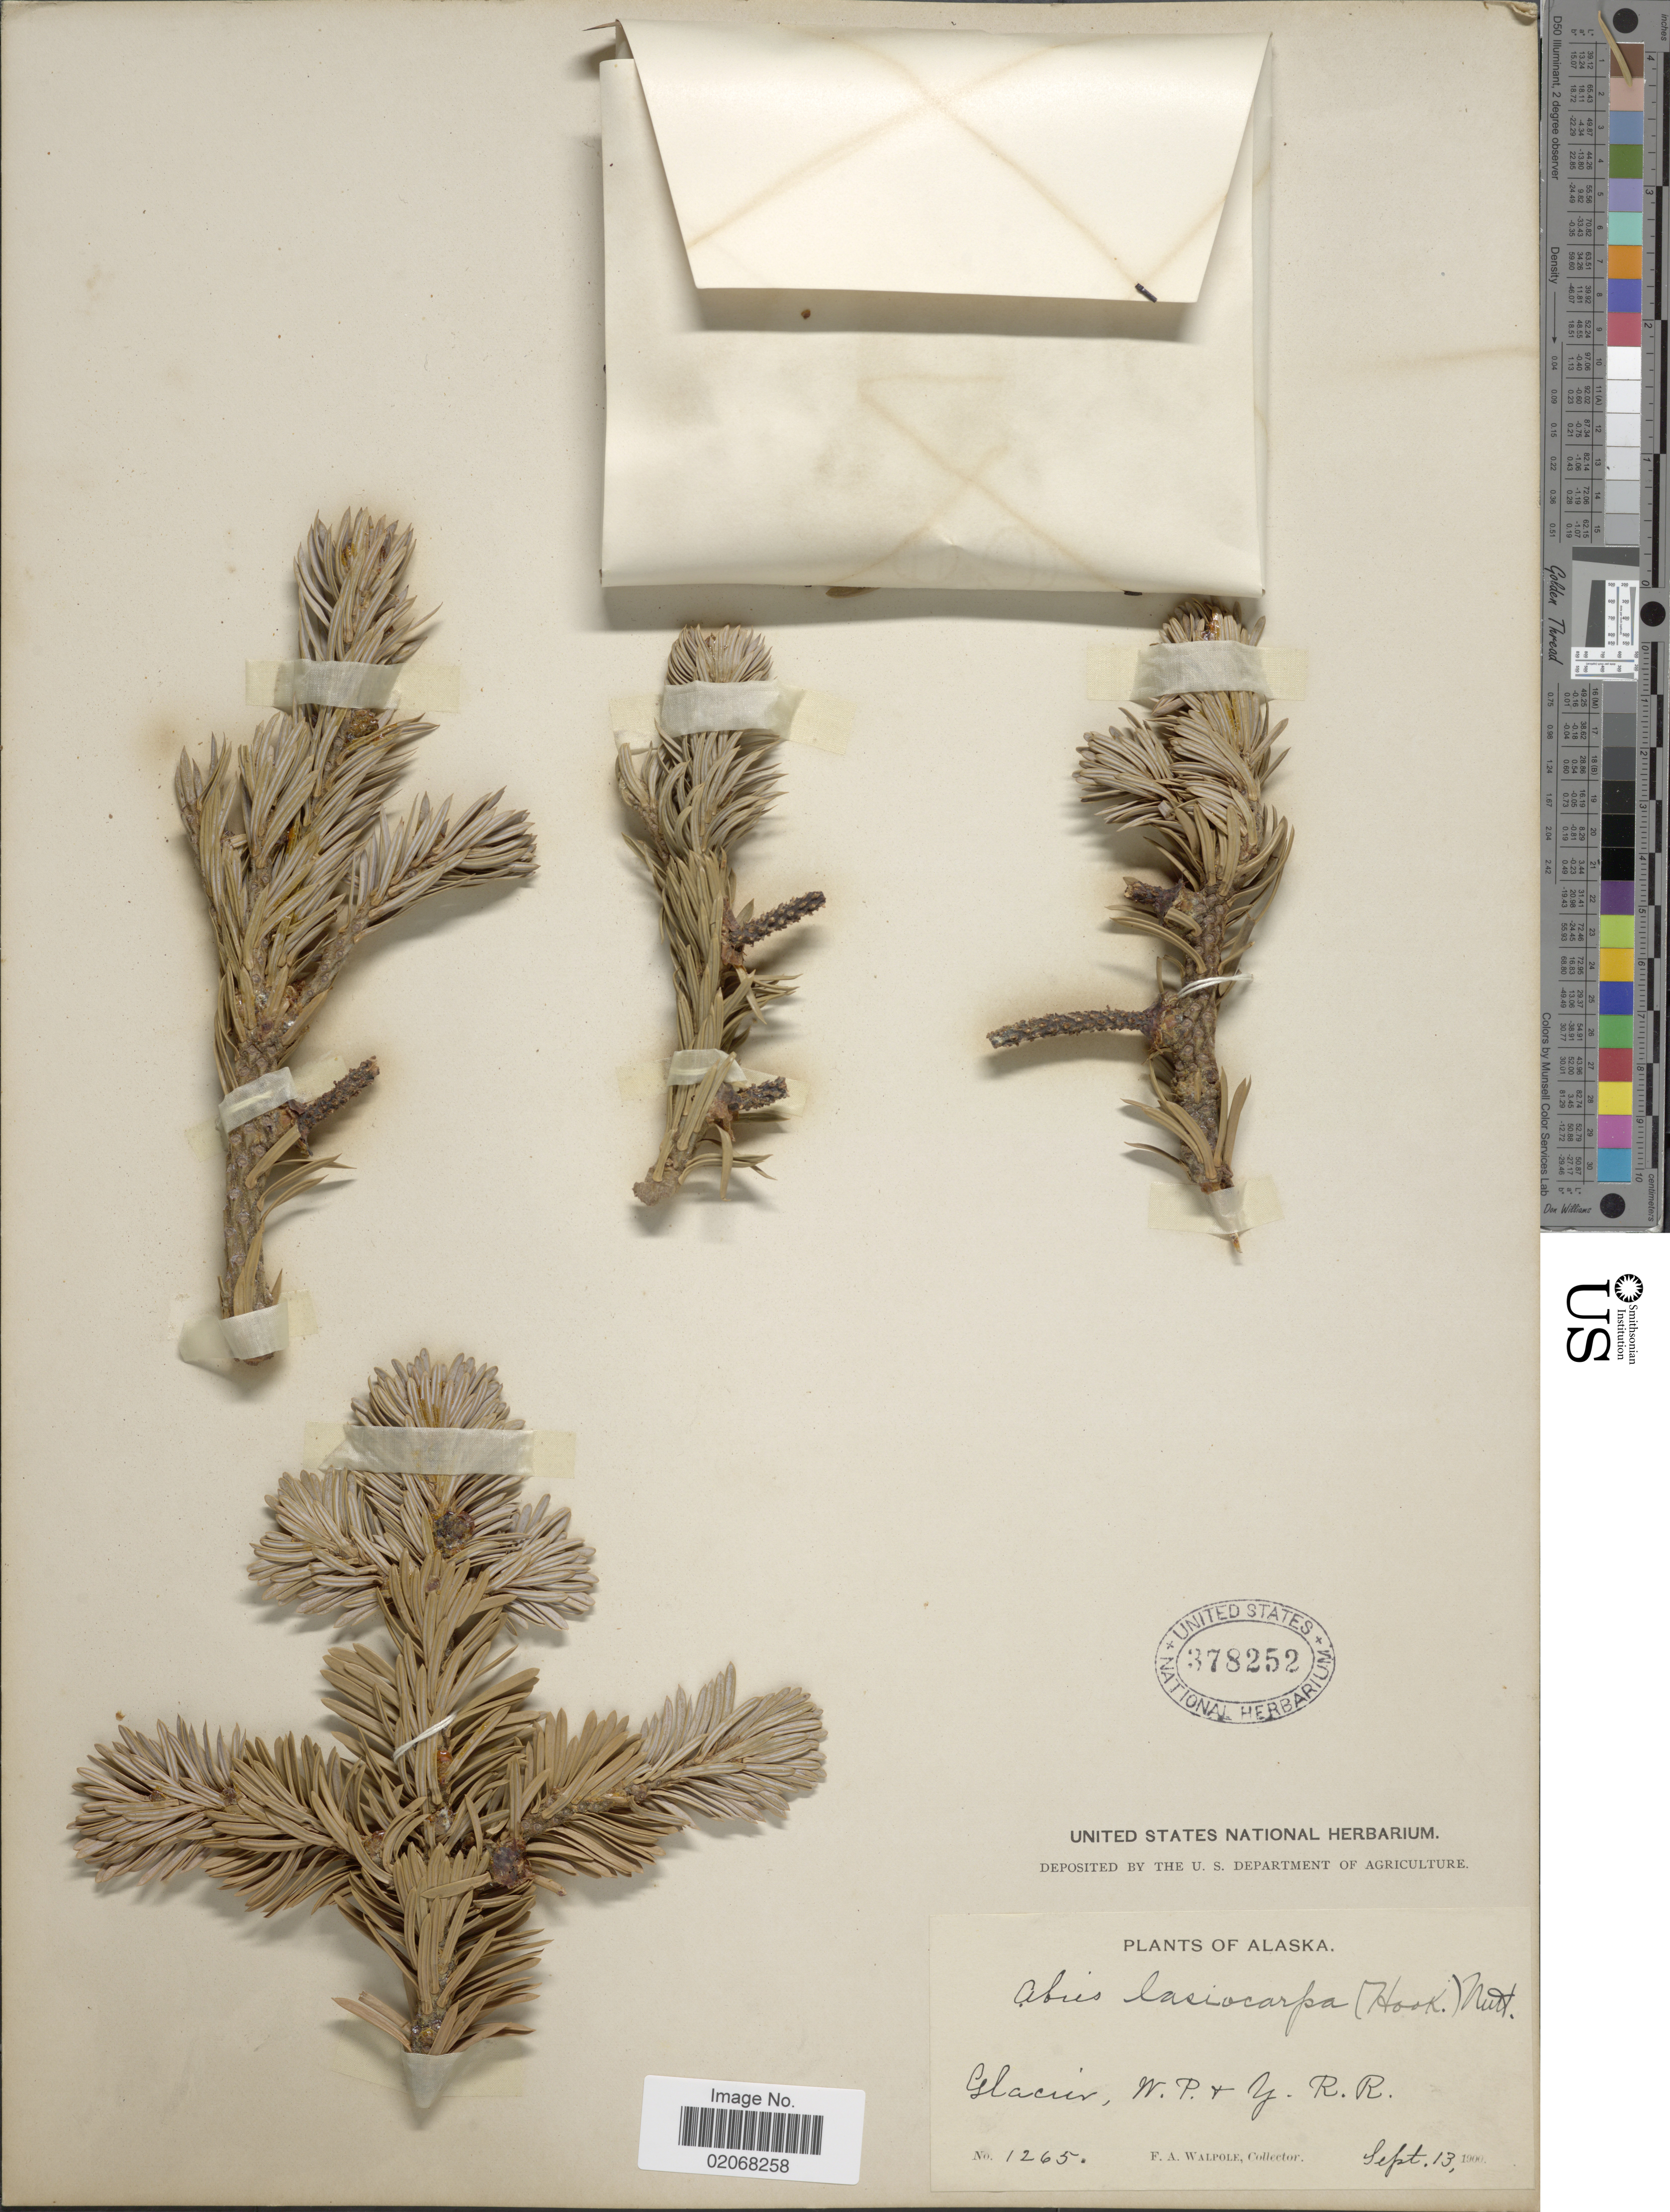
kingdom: Plantae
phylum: Tracheophyta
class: Pinopsida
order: Pinales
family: Pinaceae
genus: Abies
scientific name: Abies magnifica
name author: A. Murray bis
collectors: F. Walpole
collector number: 1265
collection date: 1900-09-13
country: United States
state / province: Alaska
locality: Glacier, W. P. + Y. R. R.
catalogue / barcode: US 378252